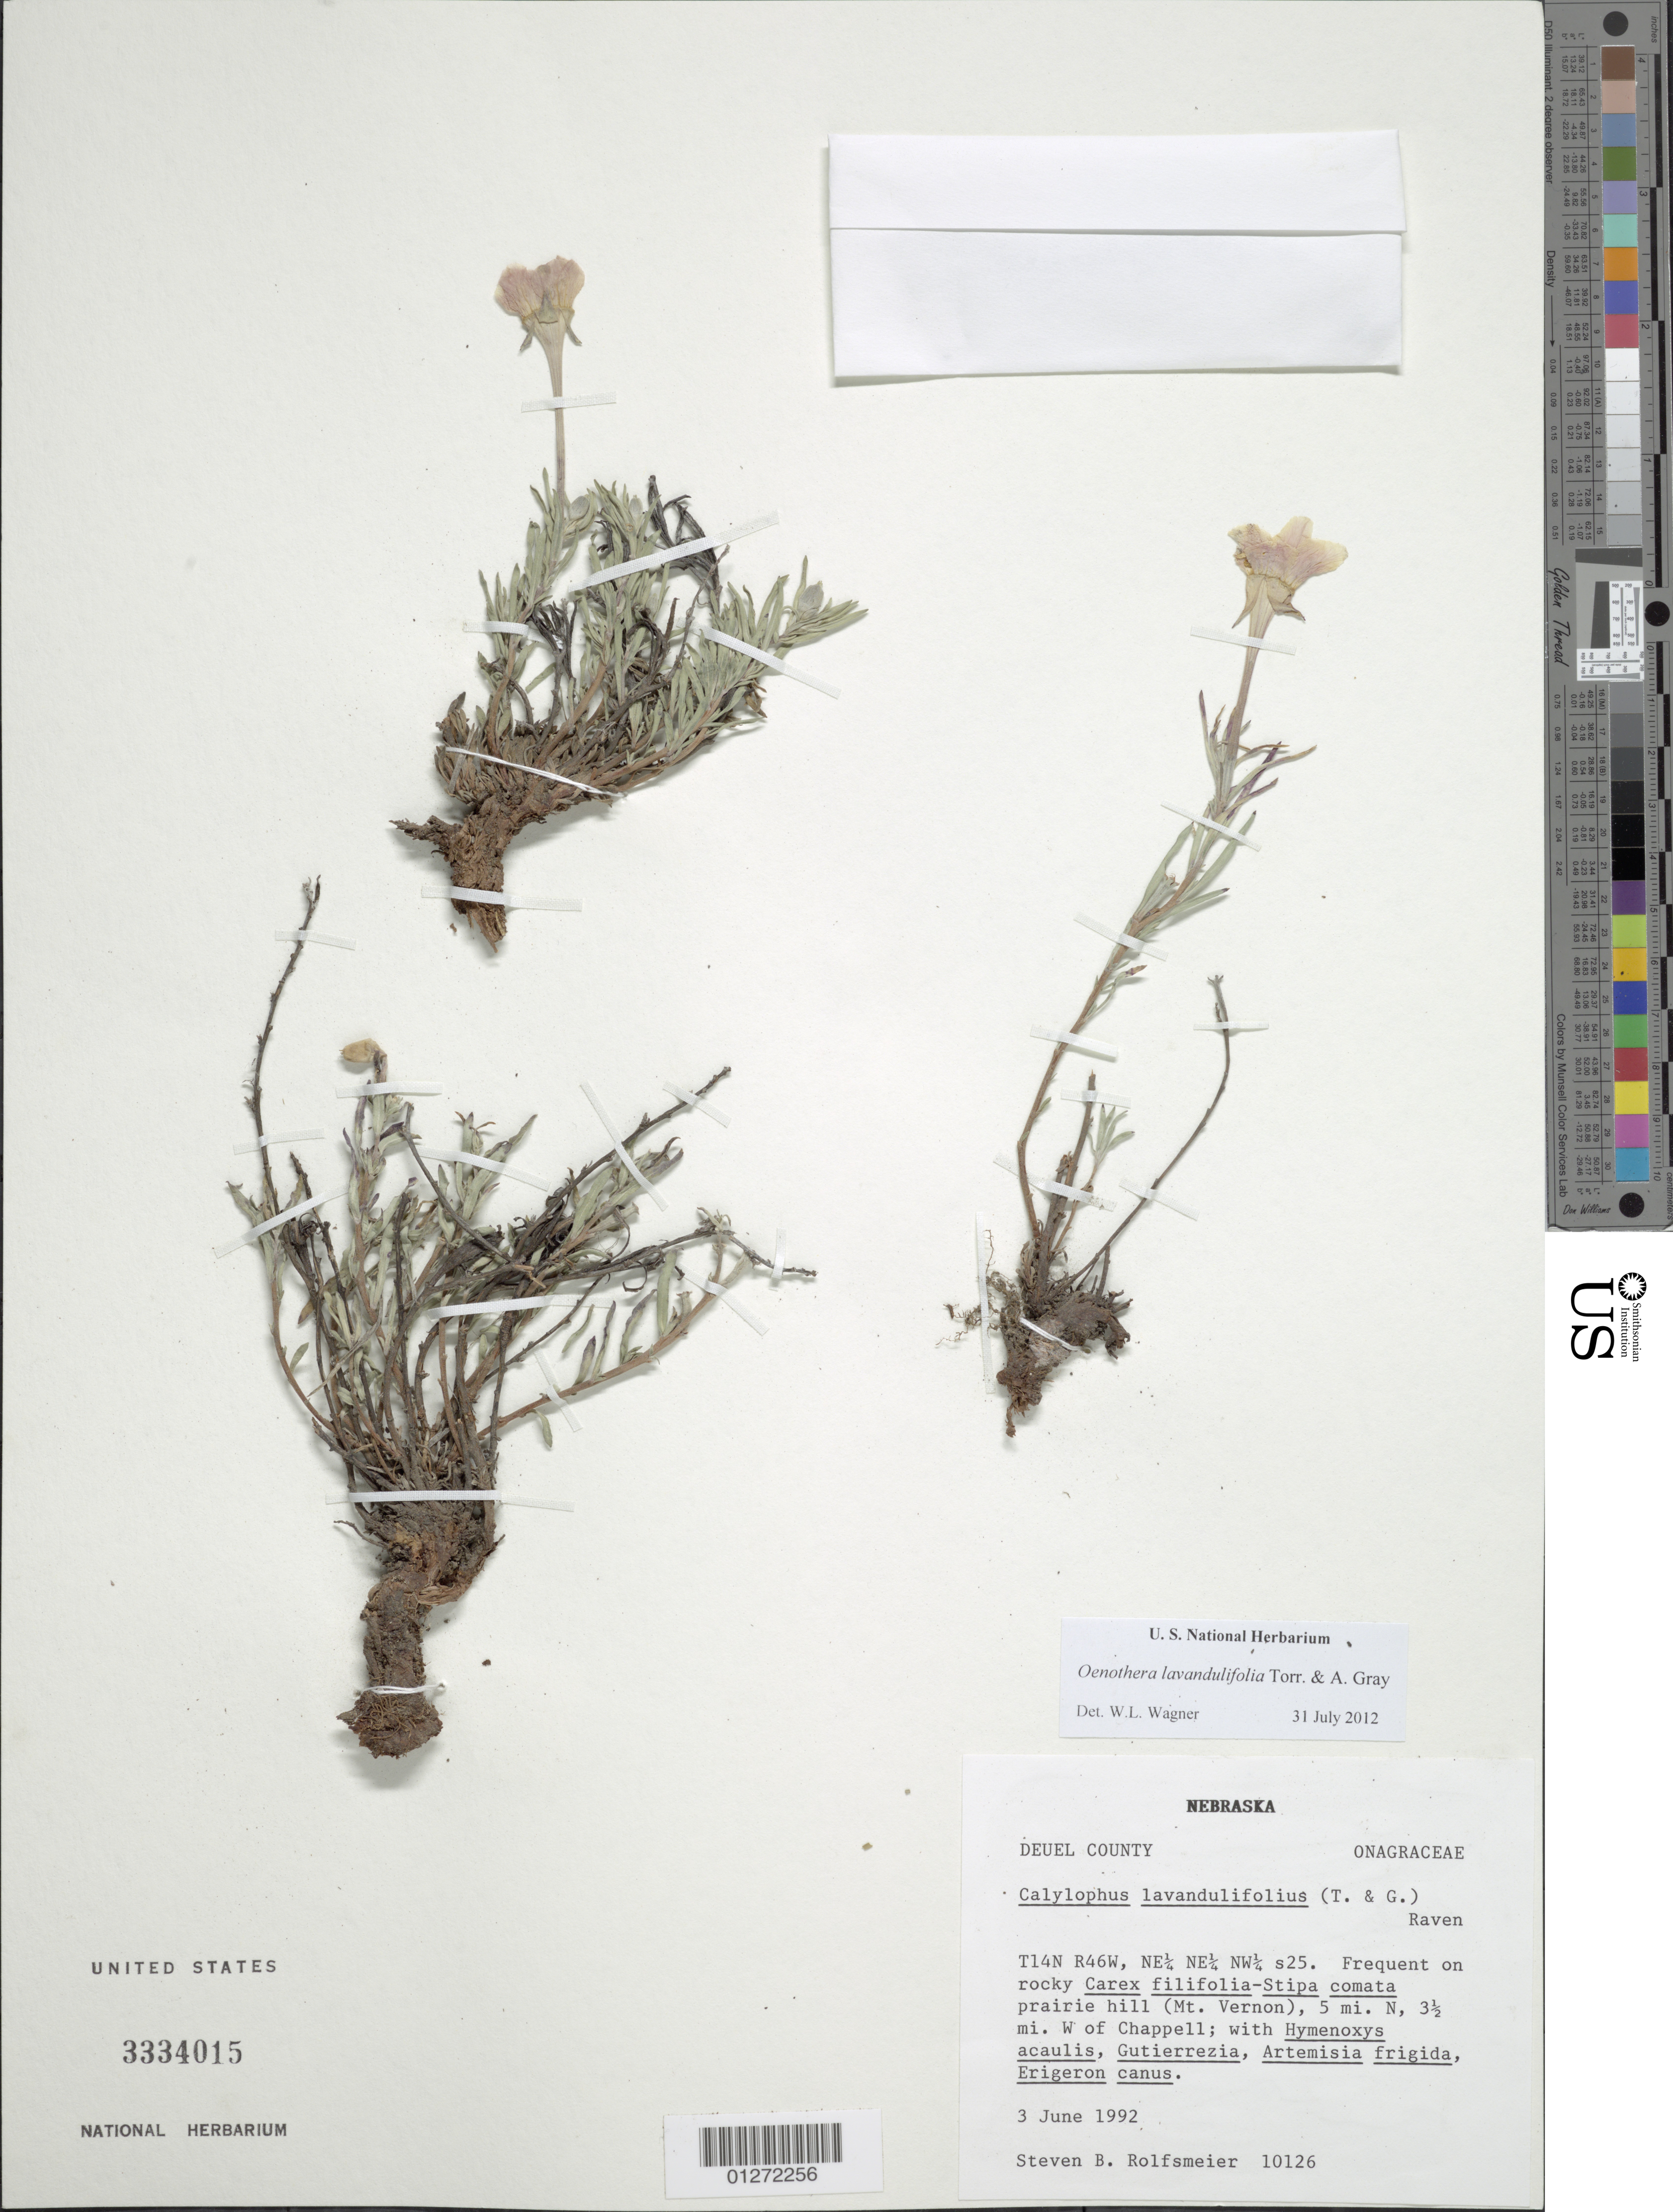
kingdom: Plantae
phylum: Tracheophyta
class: Magnoliopsida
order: Myrtales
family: Onagraceae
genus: Oenothera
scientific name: Oenothera lavandulifolia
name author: Torr. & A. Gray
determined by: Wagner, W. L., (BOT), Smithsonian Institution - National Museum of Natural History (UNITED STATES)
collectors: S. Rolfsmeier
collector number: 10126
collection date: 1992-06-03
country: United States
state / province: Nebraska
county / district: Deuel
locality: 3.5 mi N of Chappell.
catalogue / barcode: US 3334015